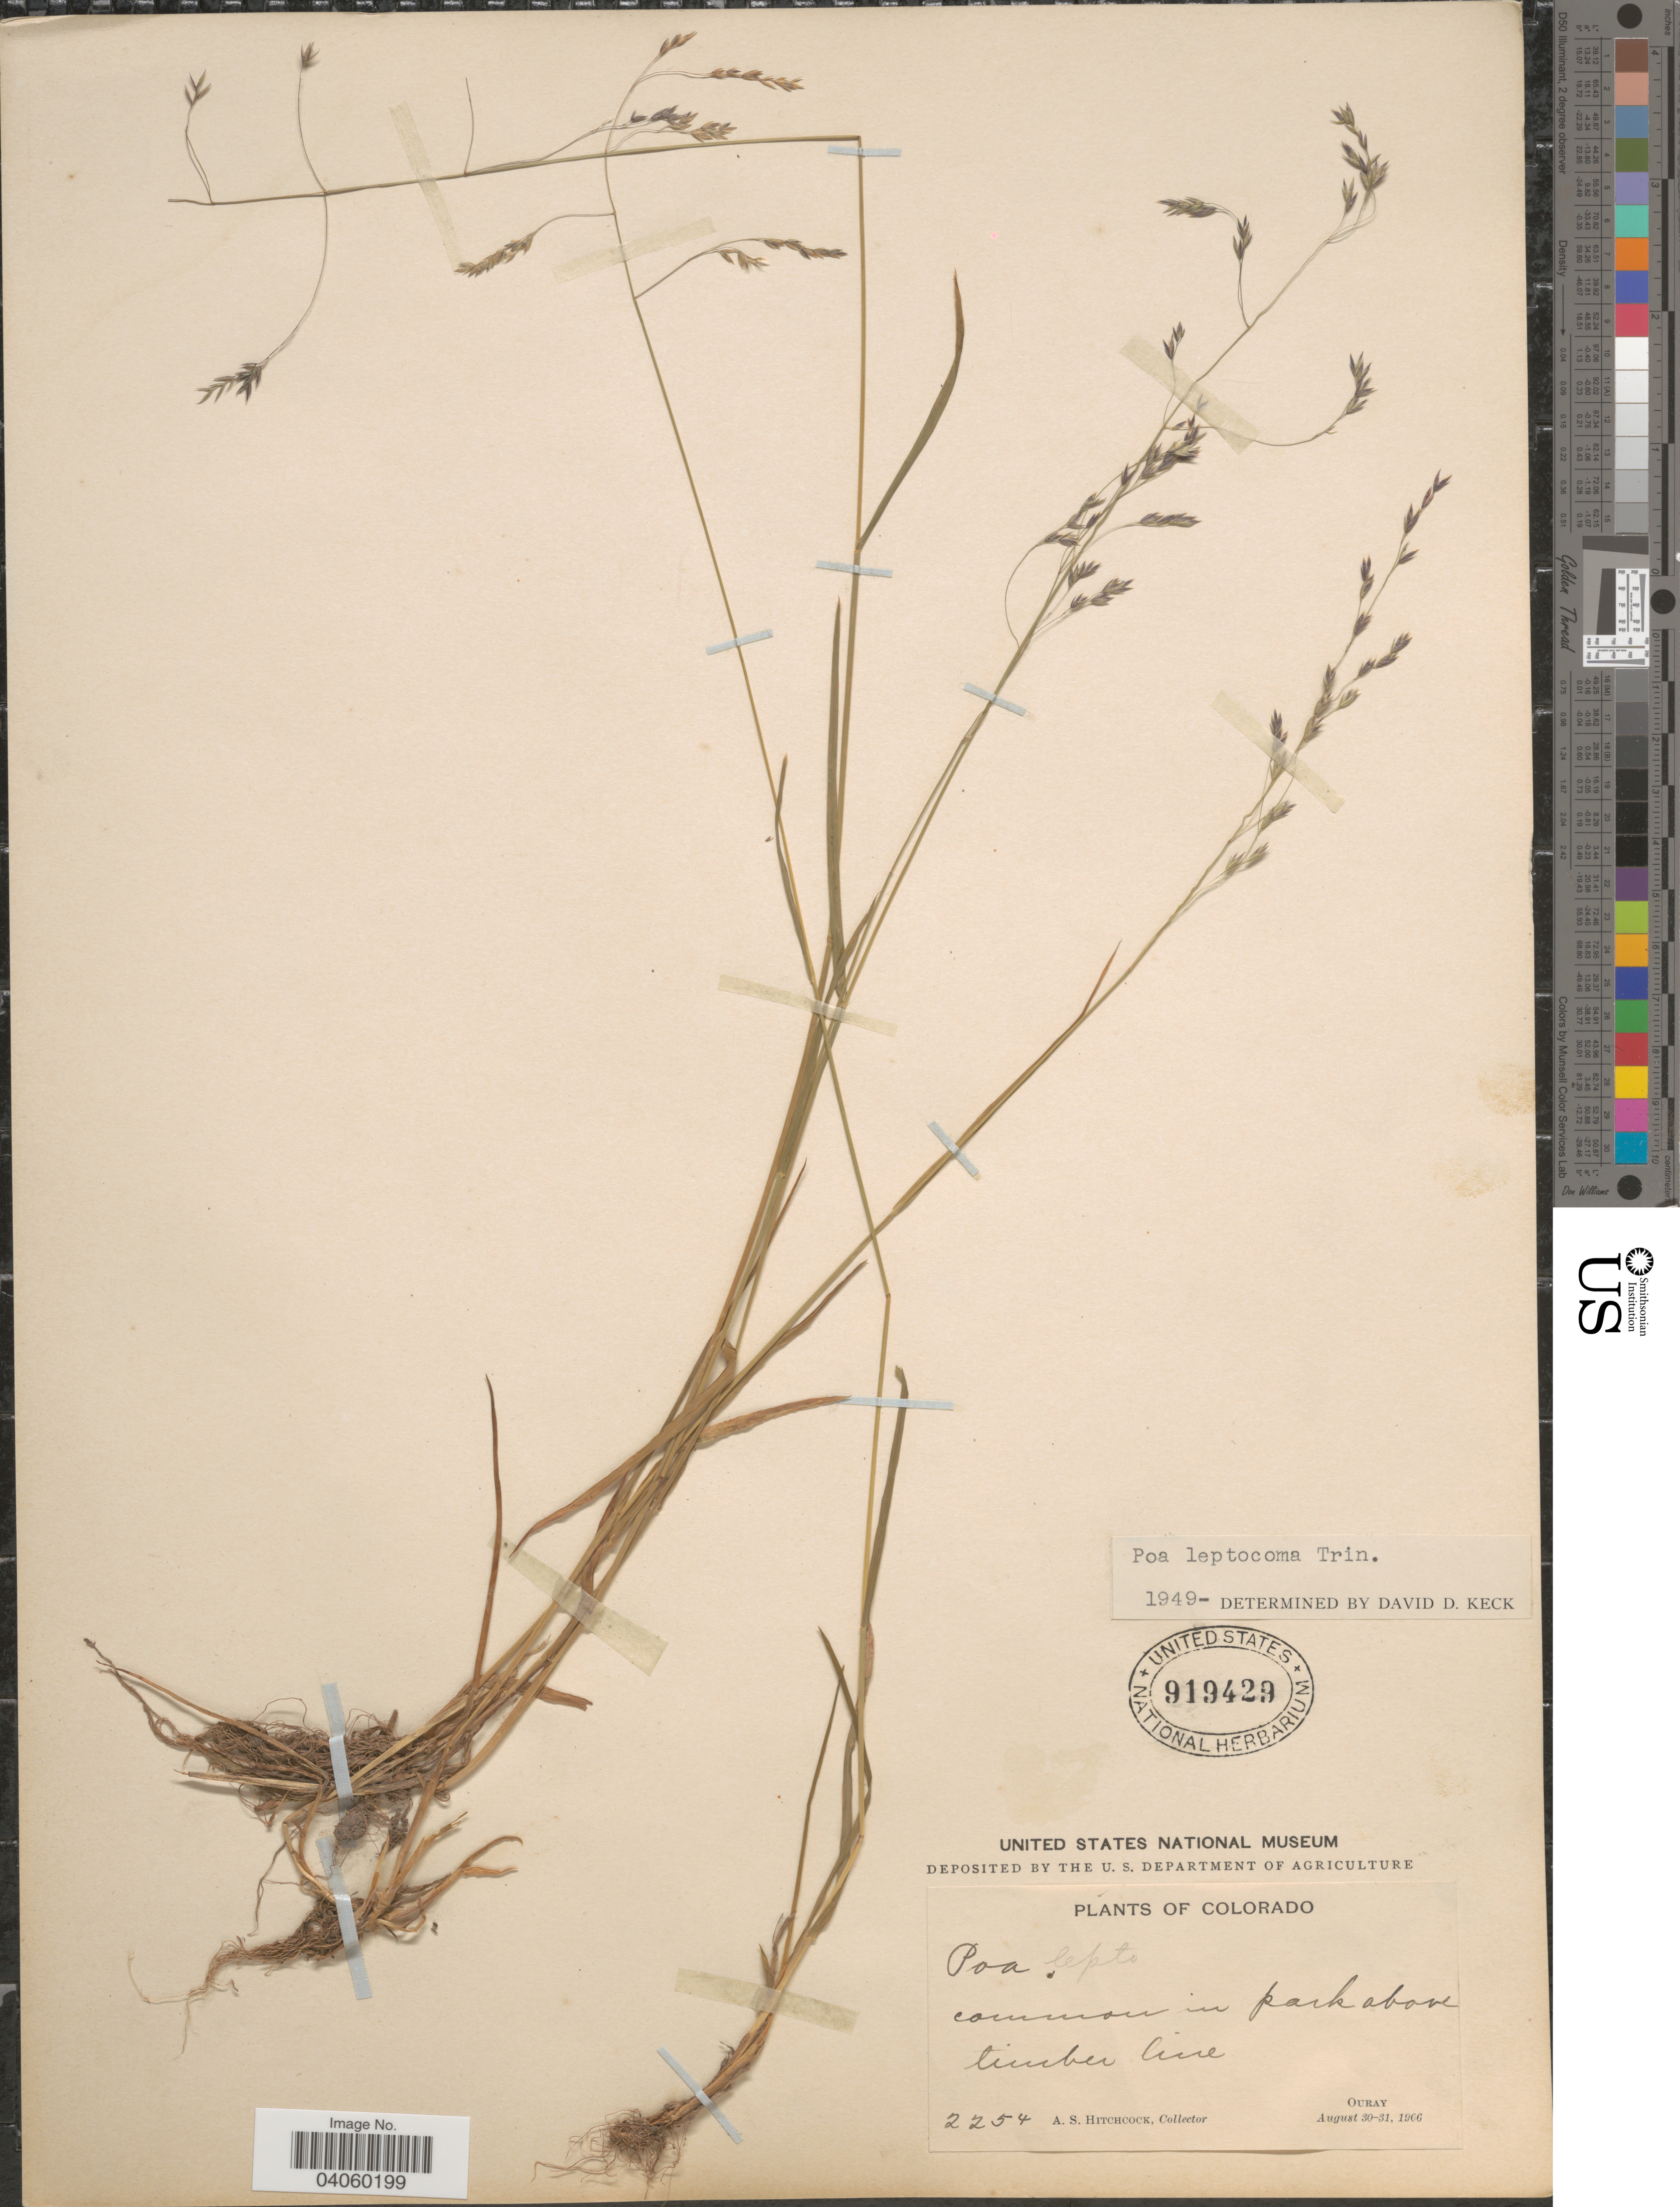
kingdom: Plantae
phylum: Tracheophyta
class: Liliopsida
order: Poales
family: Poaceae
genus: Poa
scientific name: Poa leptocoma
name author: Trin.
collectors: A. S. Hitchcock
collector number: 2254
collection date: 1906-08-30/1906-08-31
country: United States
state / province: Colorado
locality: Common in park above timber line. Ouray.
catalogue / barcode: US 919429